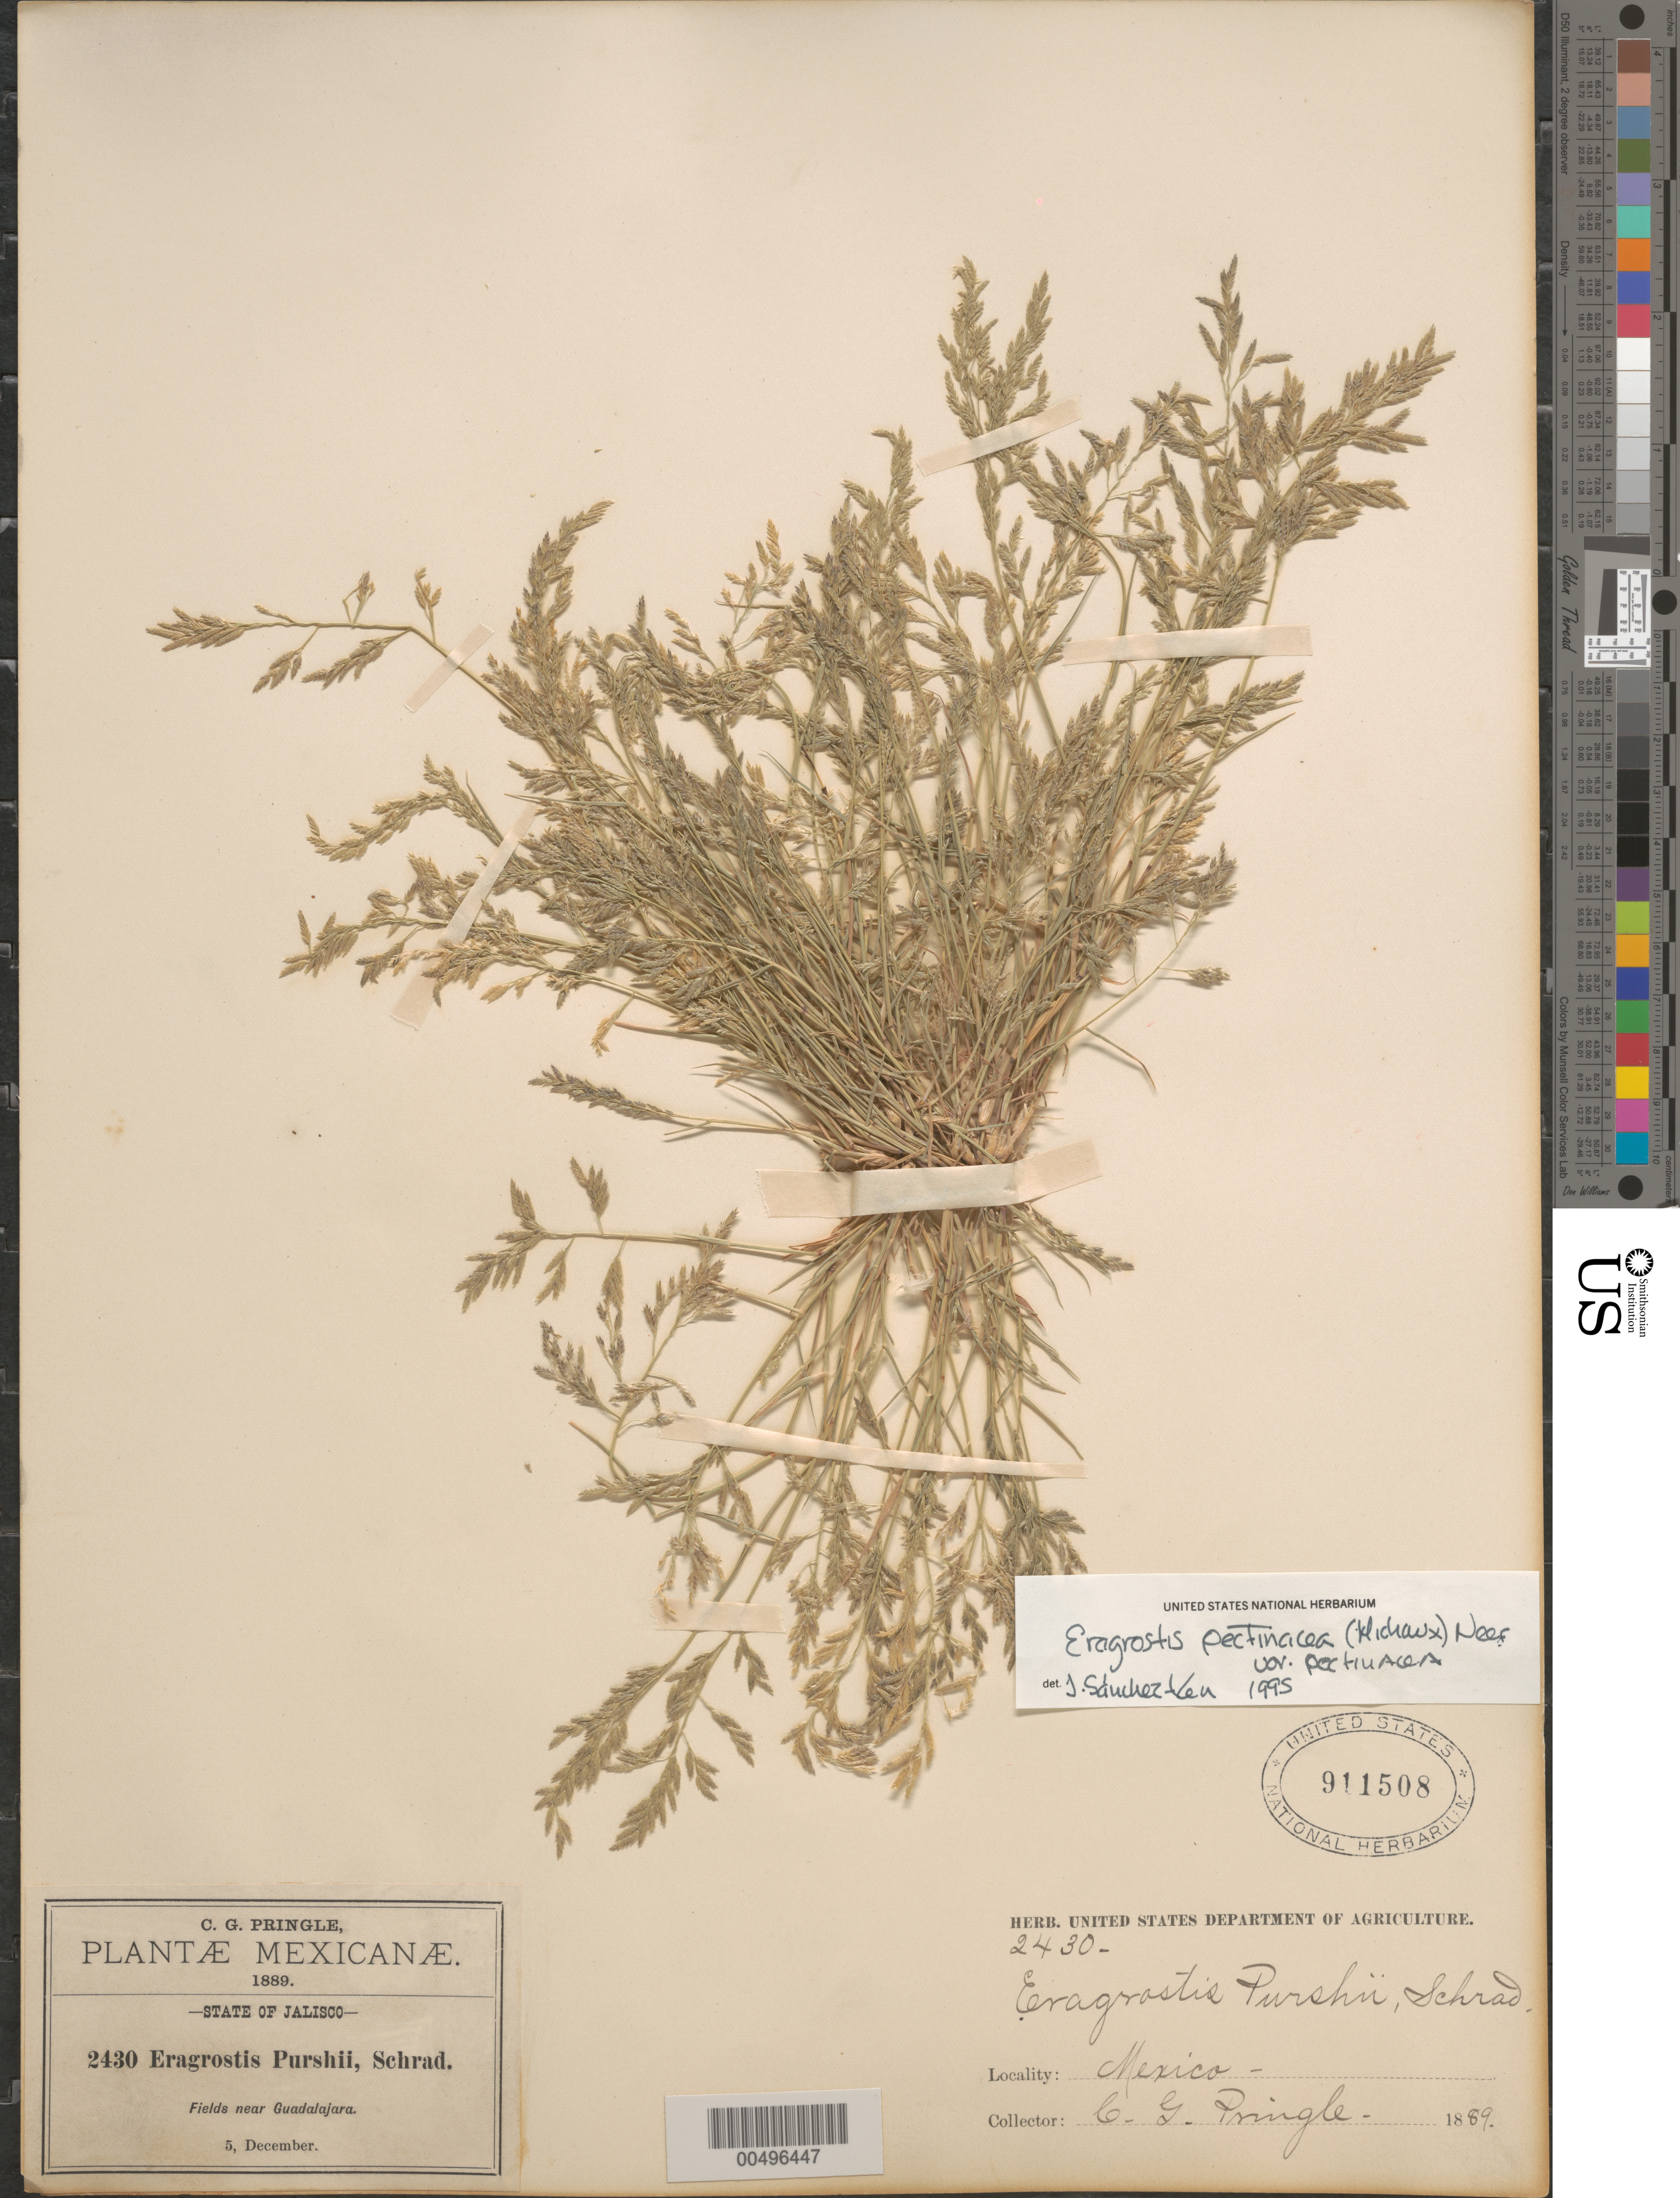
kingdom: Plantae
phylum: Tracheophyta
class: Liliopsida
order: Poales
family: Poaceae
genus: Eragrostis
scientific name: Eragrostis pectinacea var. pectinacea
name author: (Michx.) Nees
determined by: Sánchez-Ken, J. G.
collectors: C. G. Pringle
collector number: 2430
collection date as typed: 5 Dec 1889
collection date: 1889-12-05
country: Mexico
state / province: Jalisco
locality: Near Guadalajara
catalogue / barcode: US 911508